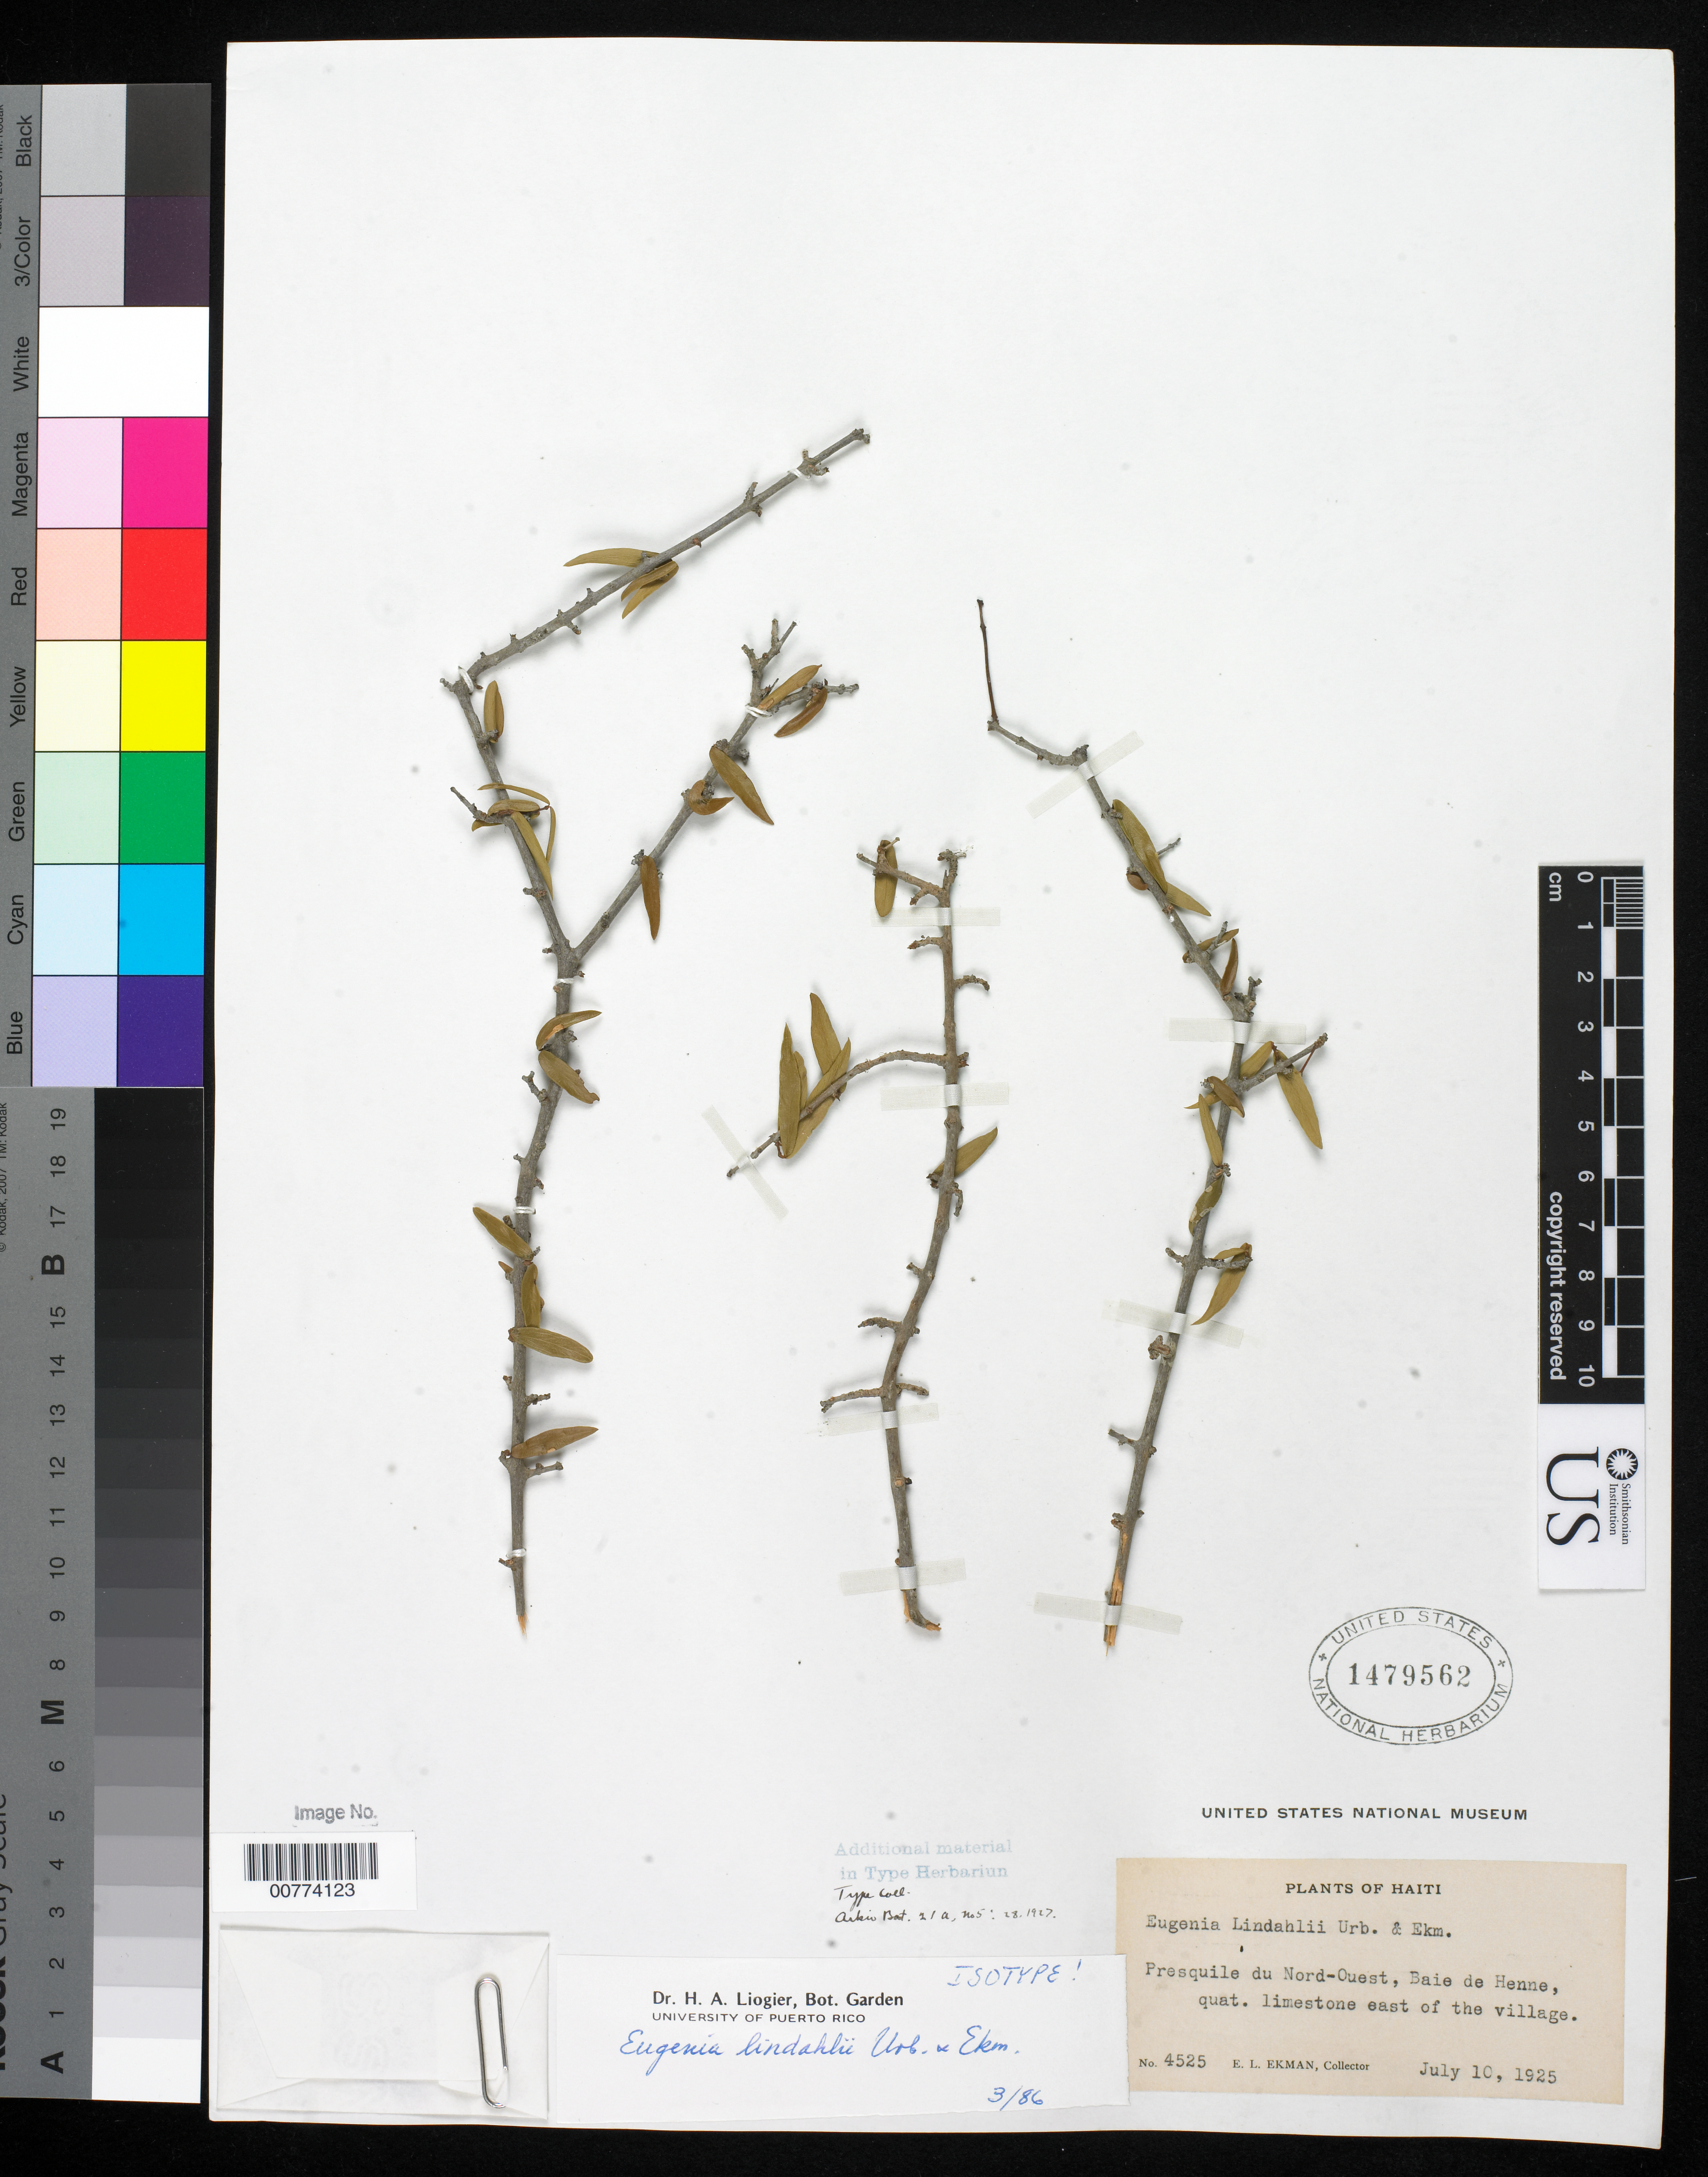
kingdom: Plantae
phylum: Tracheophyta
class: Magnoliopsida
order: Myrtales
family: Myrtaceae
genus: Eugenia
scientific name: Eugenia lindahlii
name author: Urb. & Ekman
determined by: Liogier, Alain H.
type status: Isotype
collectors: E. L. Ekman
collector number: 4525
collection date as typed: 10 Jul 1925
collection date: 1925-07-10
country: Haiti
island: Hispaniola Island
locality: Presquile du Nord-Ouest, Baie de Henne, quat. limestone east of the village.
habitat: limestone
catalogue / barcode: US 1479562